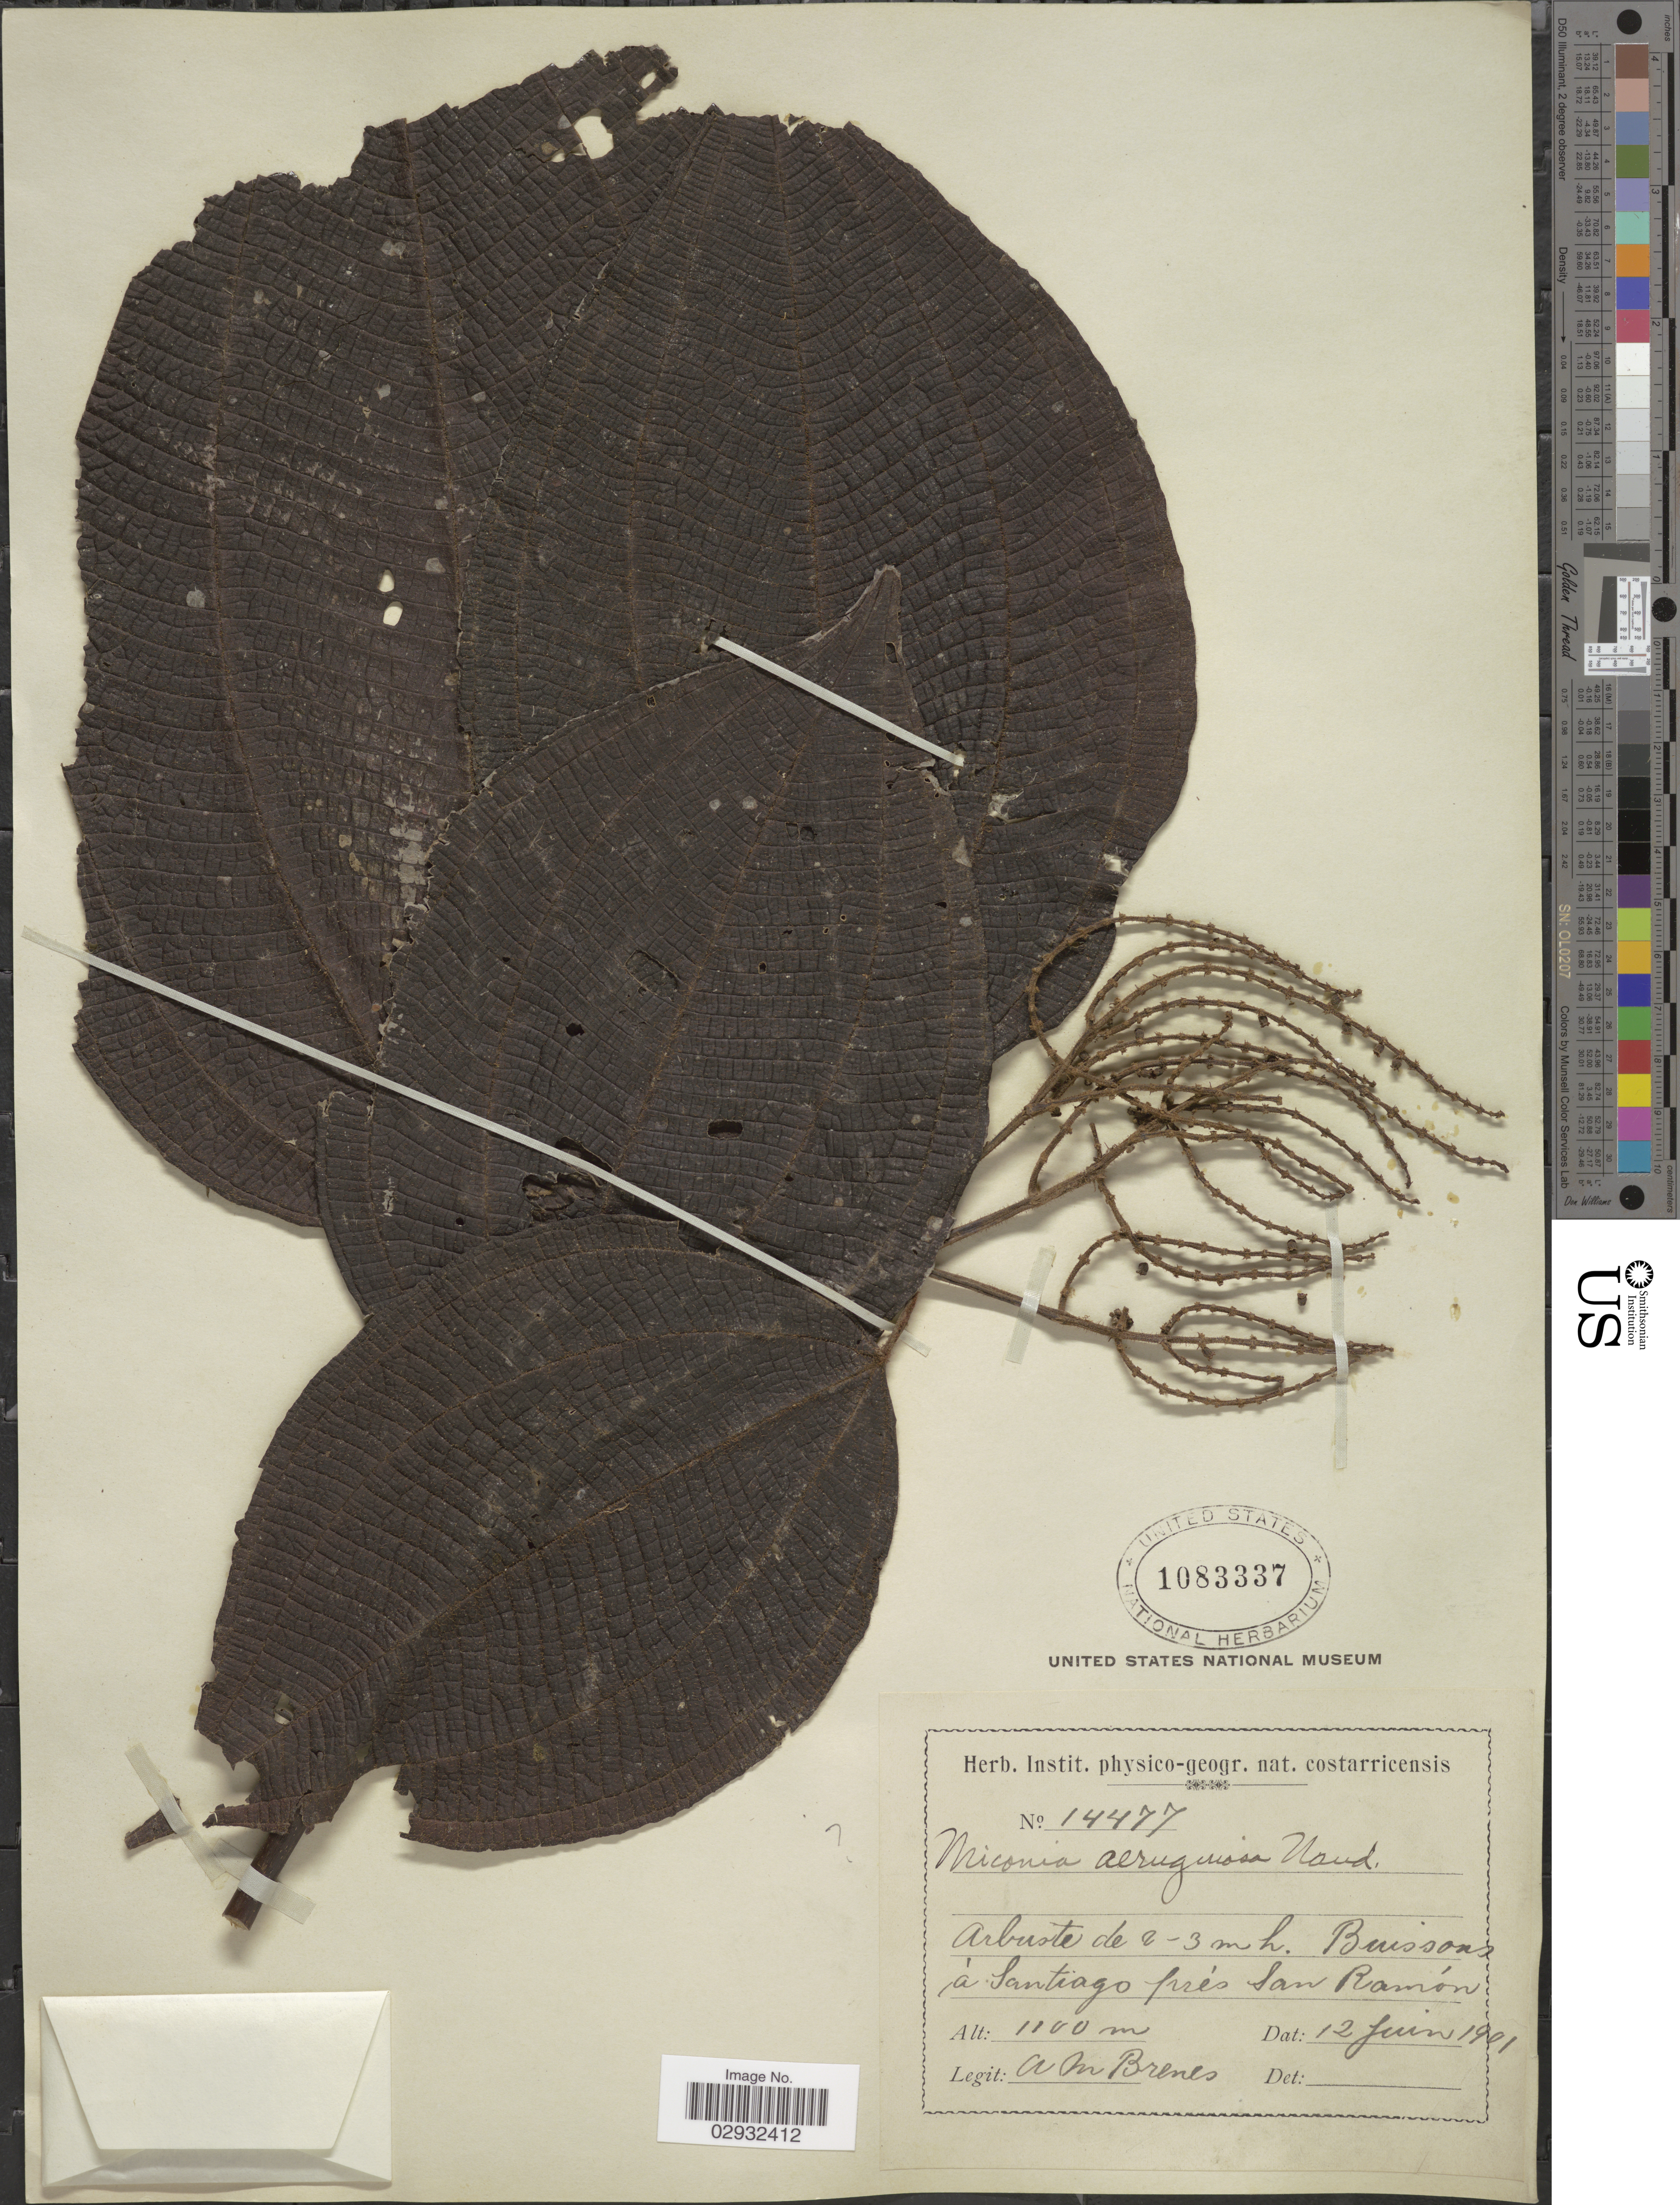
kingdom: Plantae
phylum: Tracheophyta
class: Magnoliopsida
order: Myrtales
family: Melastomataceae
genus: Miconia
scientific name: Miconia desmantha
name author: Benth.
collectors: A. Brenes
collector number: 14477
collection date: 1901-06-12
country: Costa Rica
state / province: Alajuela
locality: Buissons á Santiago prés San Ramón.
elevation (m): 1100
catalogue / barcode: US 1083337